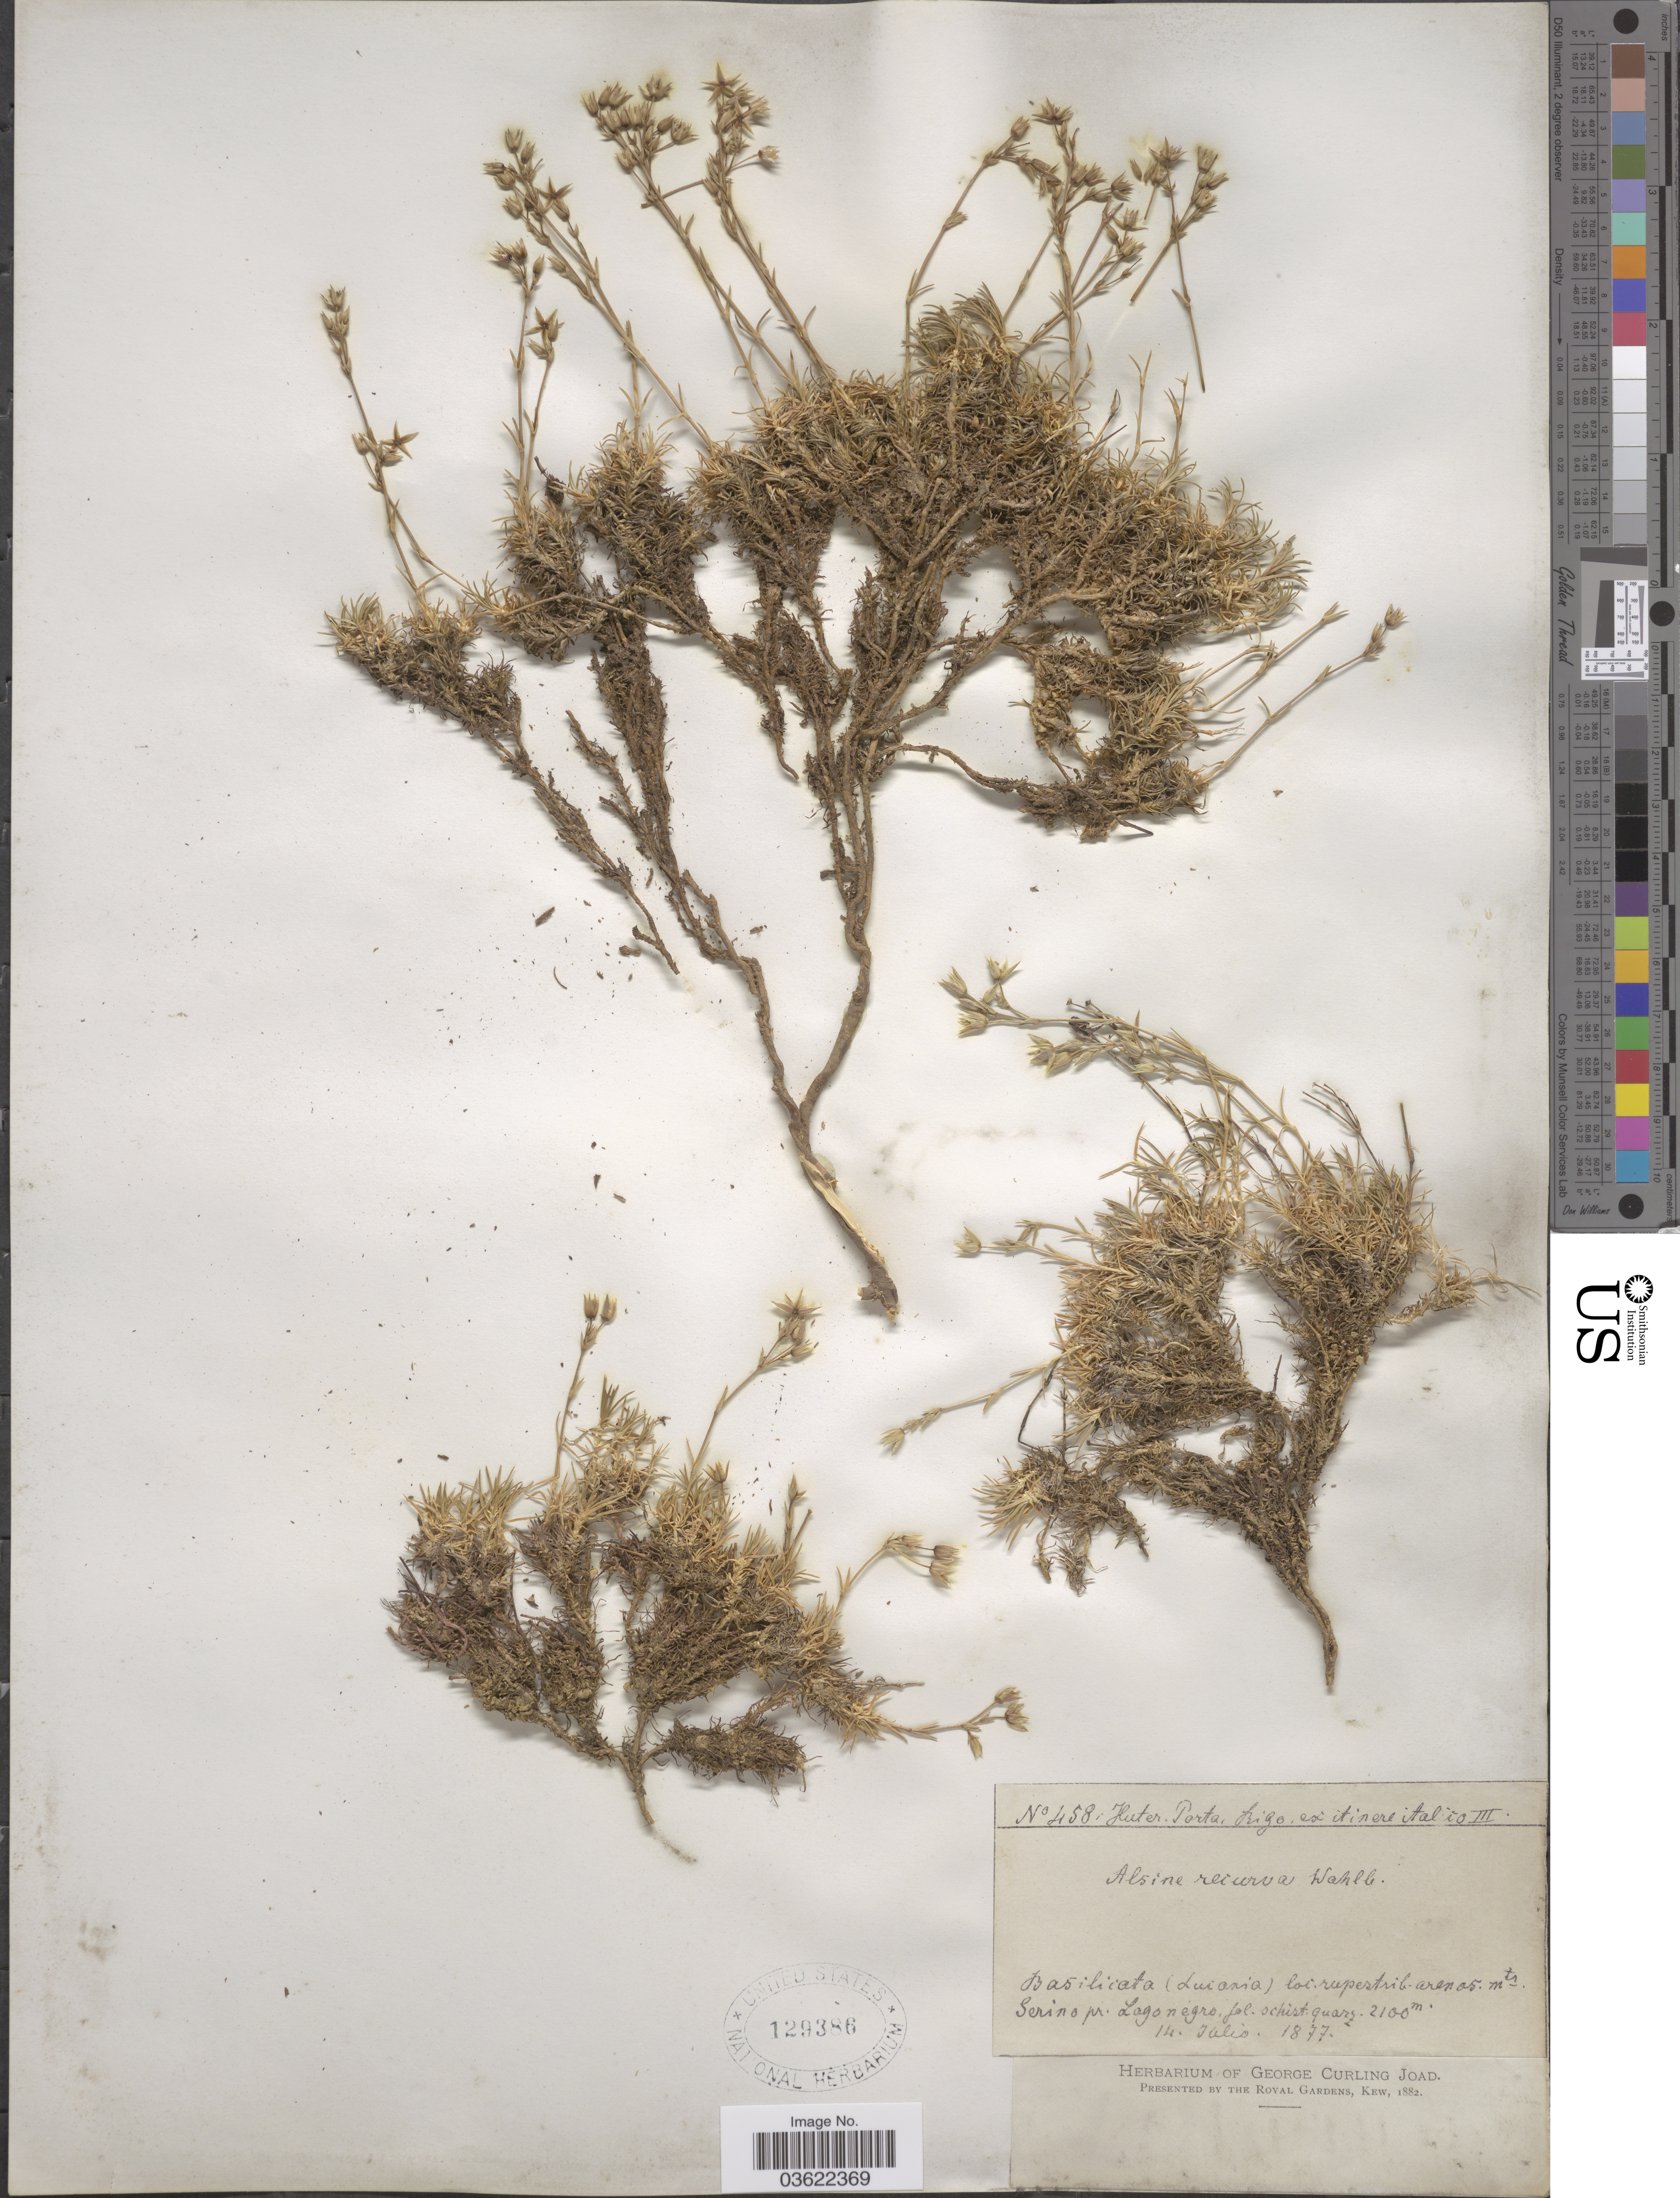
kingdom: Plantae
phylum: Tracheophyta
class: Magnoliopsida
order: Caryophyllales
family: Caryophyllaceae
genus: Arenaria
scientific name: Arenaria recurva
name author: All.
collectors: -. Huter, Porta & -- Rigo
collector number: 458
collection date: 1877-07-14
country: Italy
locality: Basilicata (Lucania) loc. rupestrib. arenos. mts. Serino pr. Lago negro fol. schist. quarz.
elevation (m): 2100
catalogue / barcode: US 129386